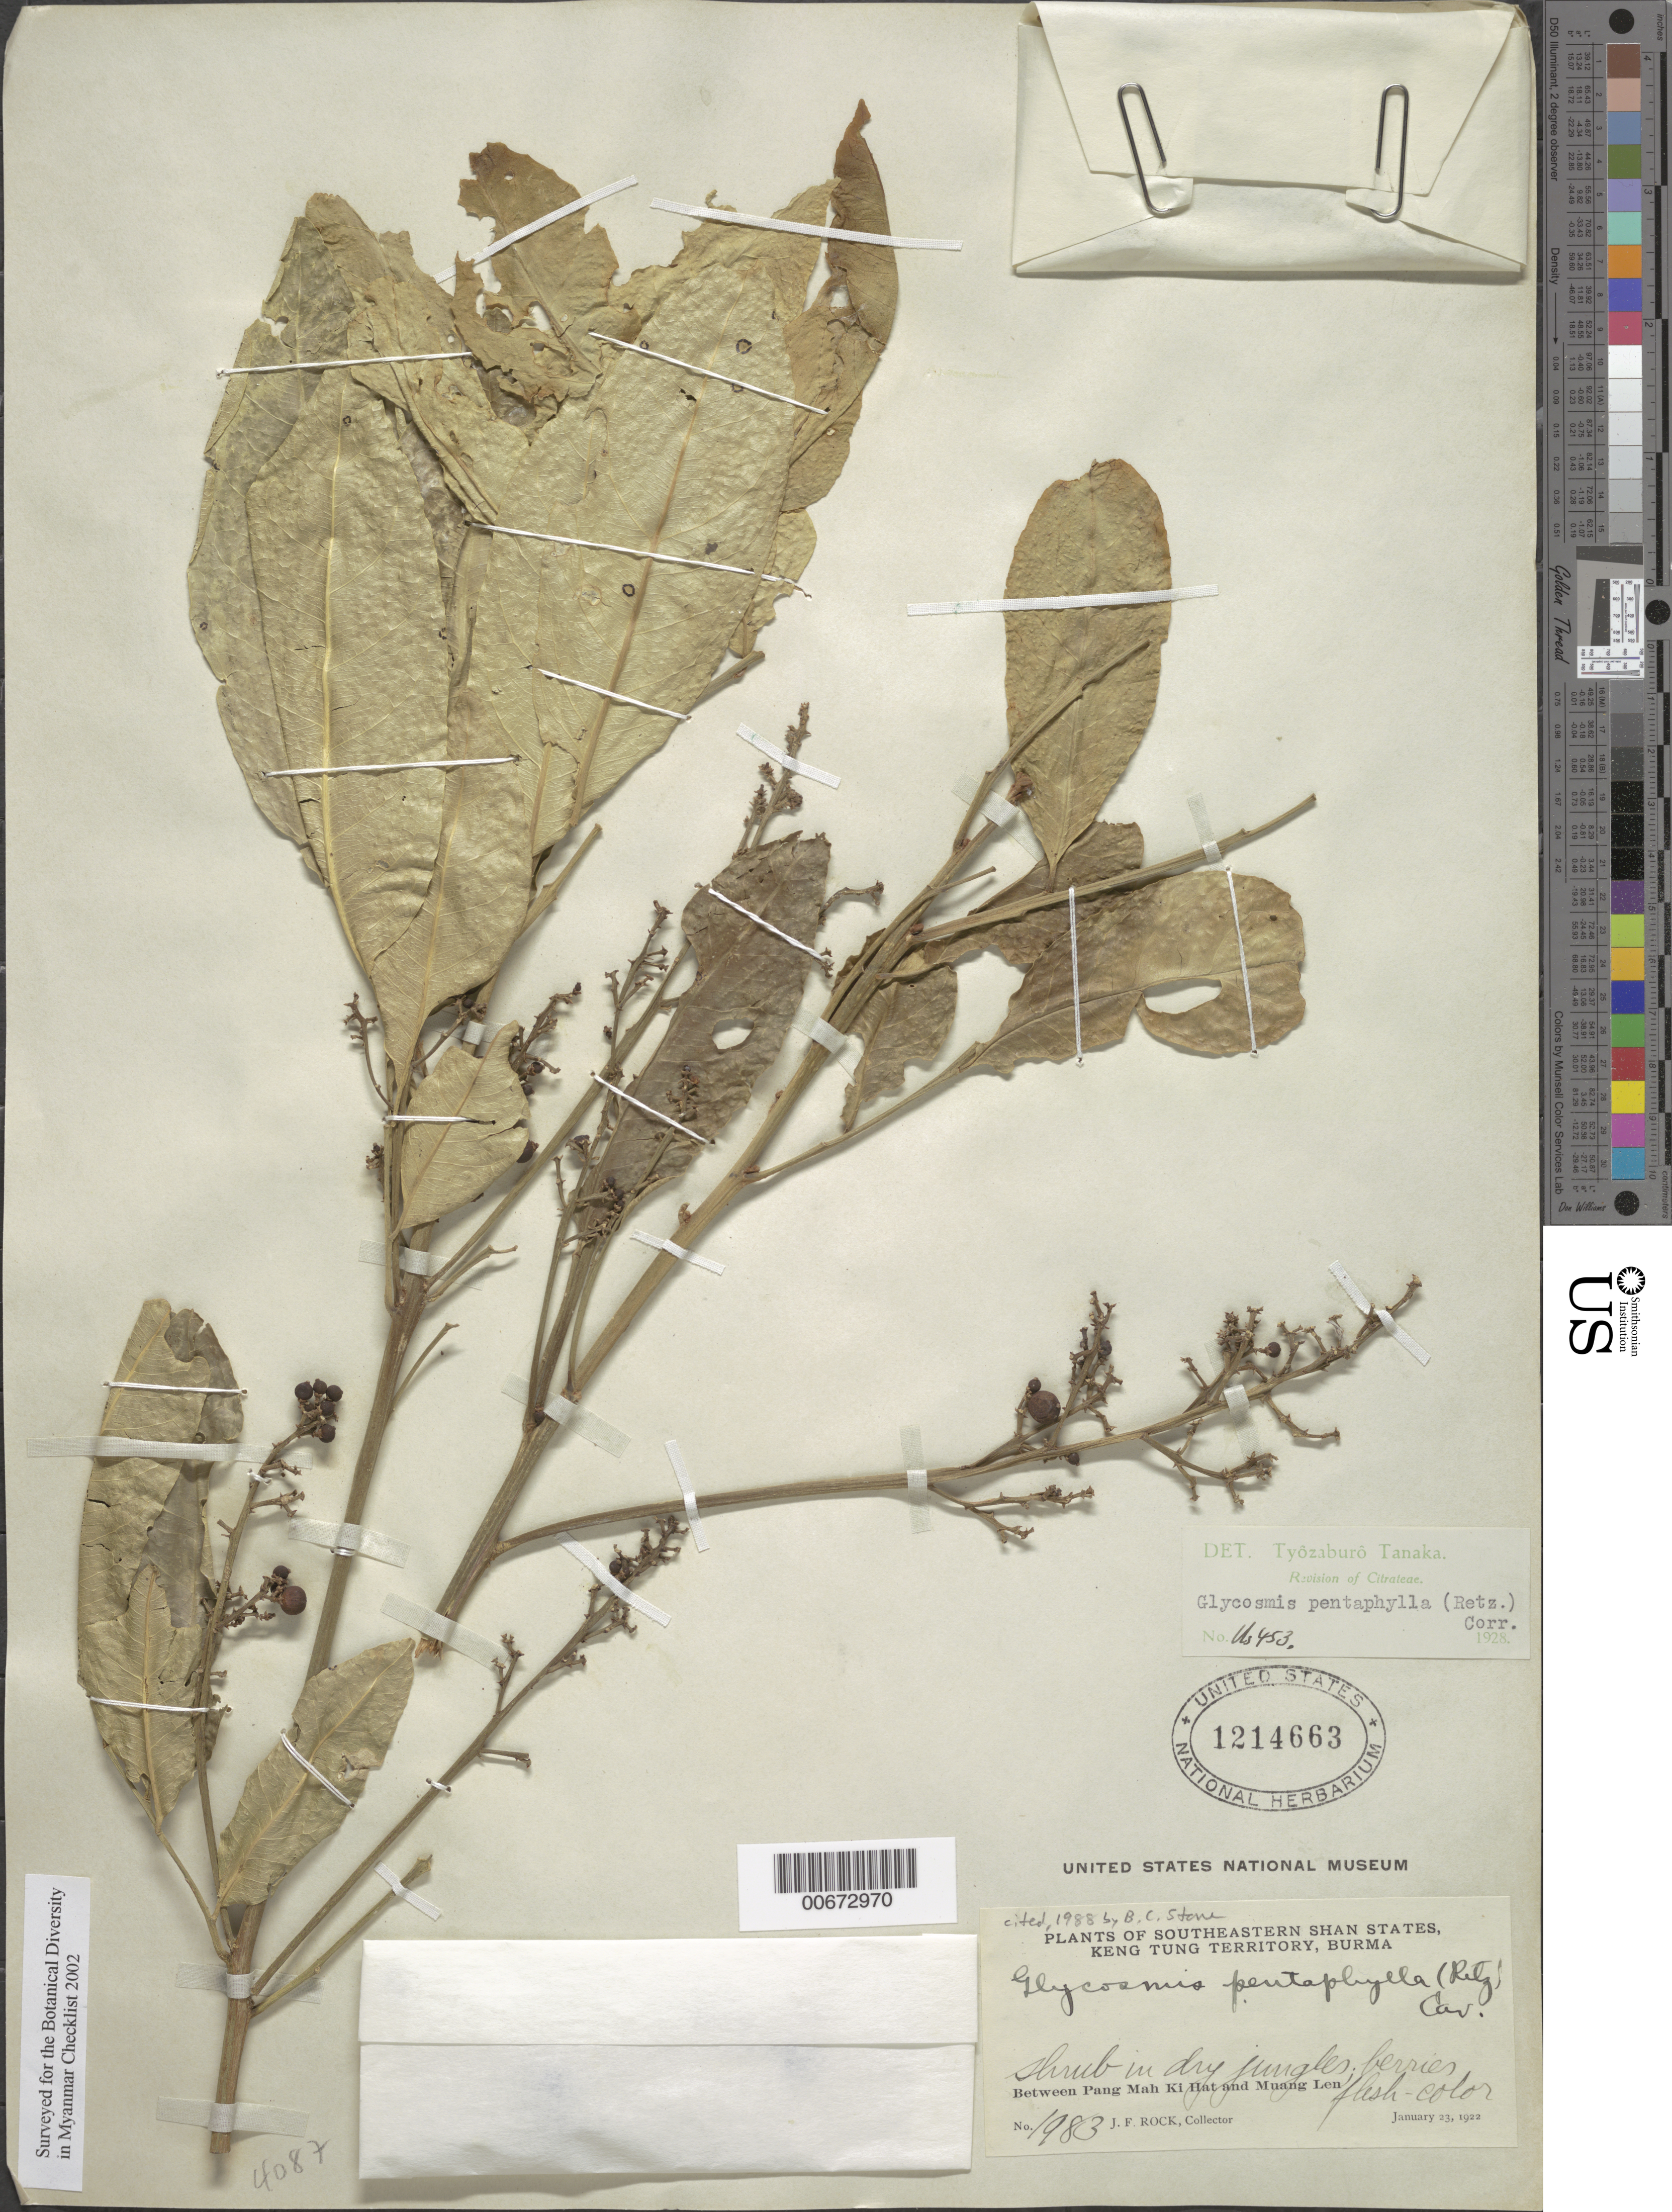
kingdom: Plantae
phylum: Tracheophyta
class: Magnoliopsida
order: Sapindales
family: Rutaceae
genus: Glycosmis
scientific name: Glycosmis pentaphylla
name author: (Retz.) DC.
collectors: J. F. Rock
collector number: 1983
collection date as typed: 23 Jan 1922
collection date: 1922-01-23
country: Myanmar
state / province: Shan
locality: Keng Tung Territory, between Pang Mah Ki Hat and Muang Len.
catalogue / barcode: US 1214663